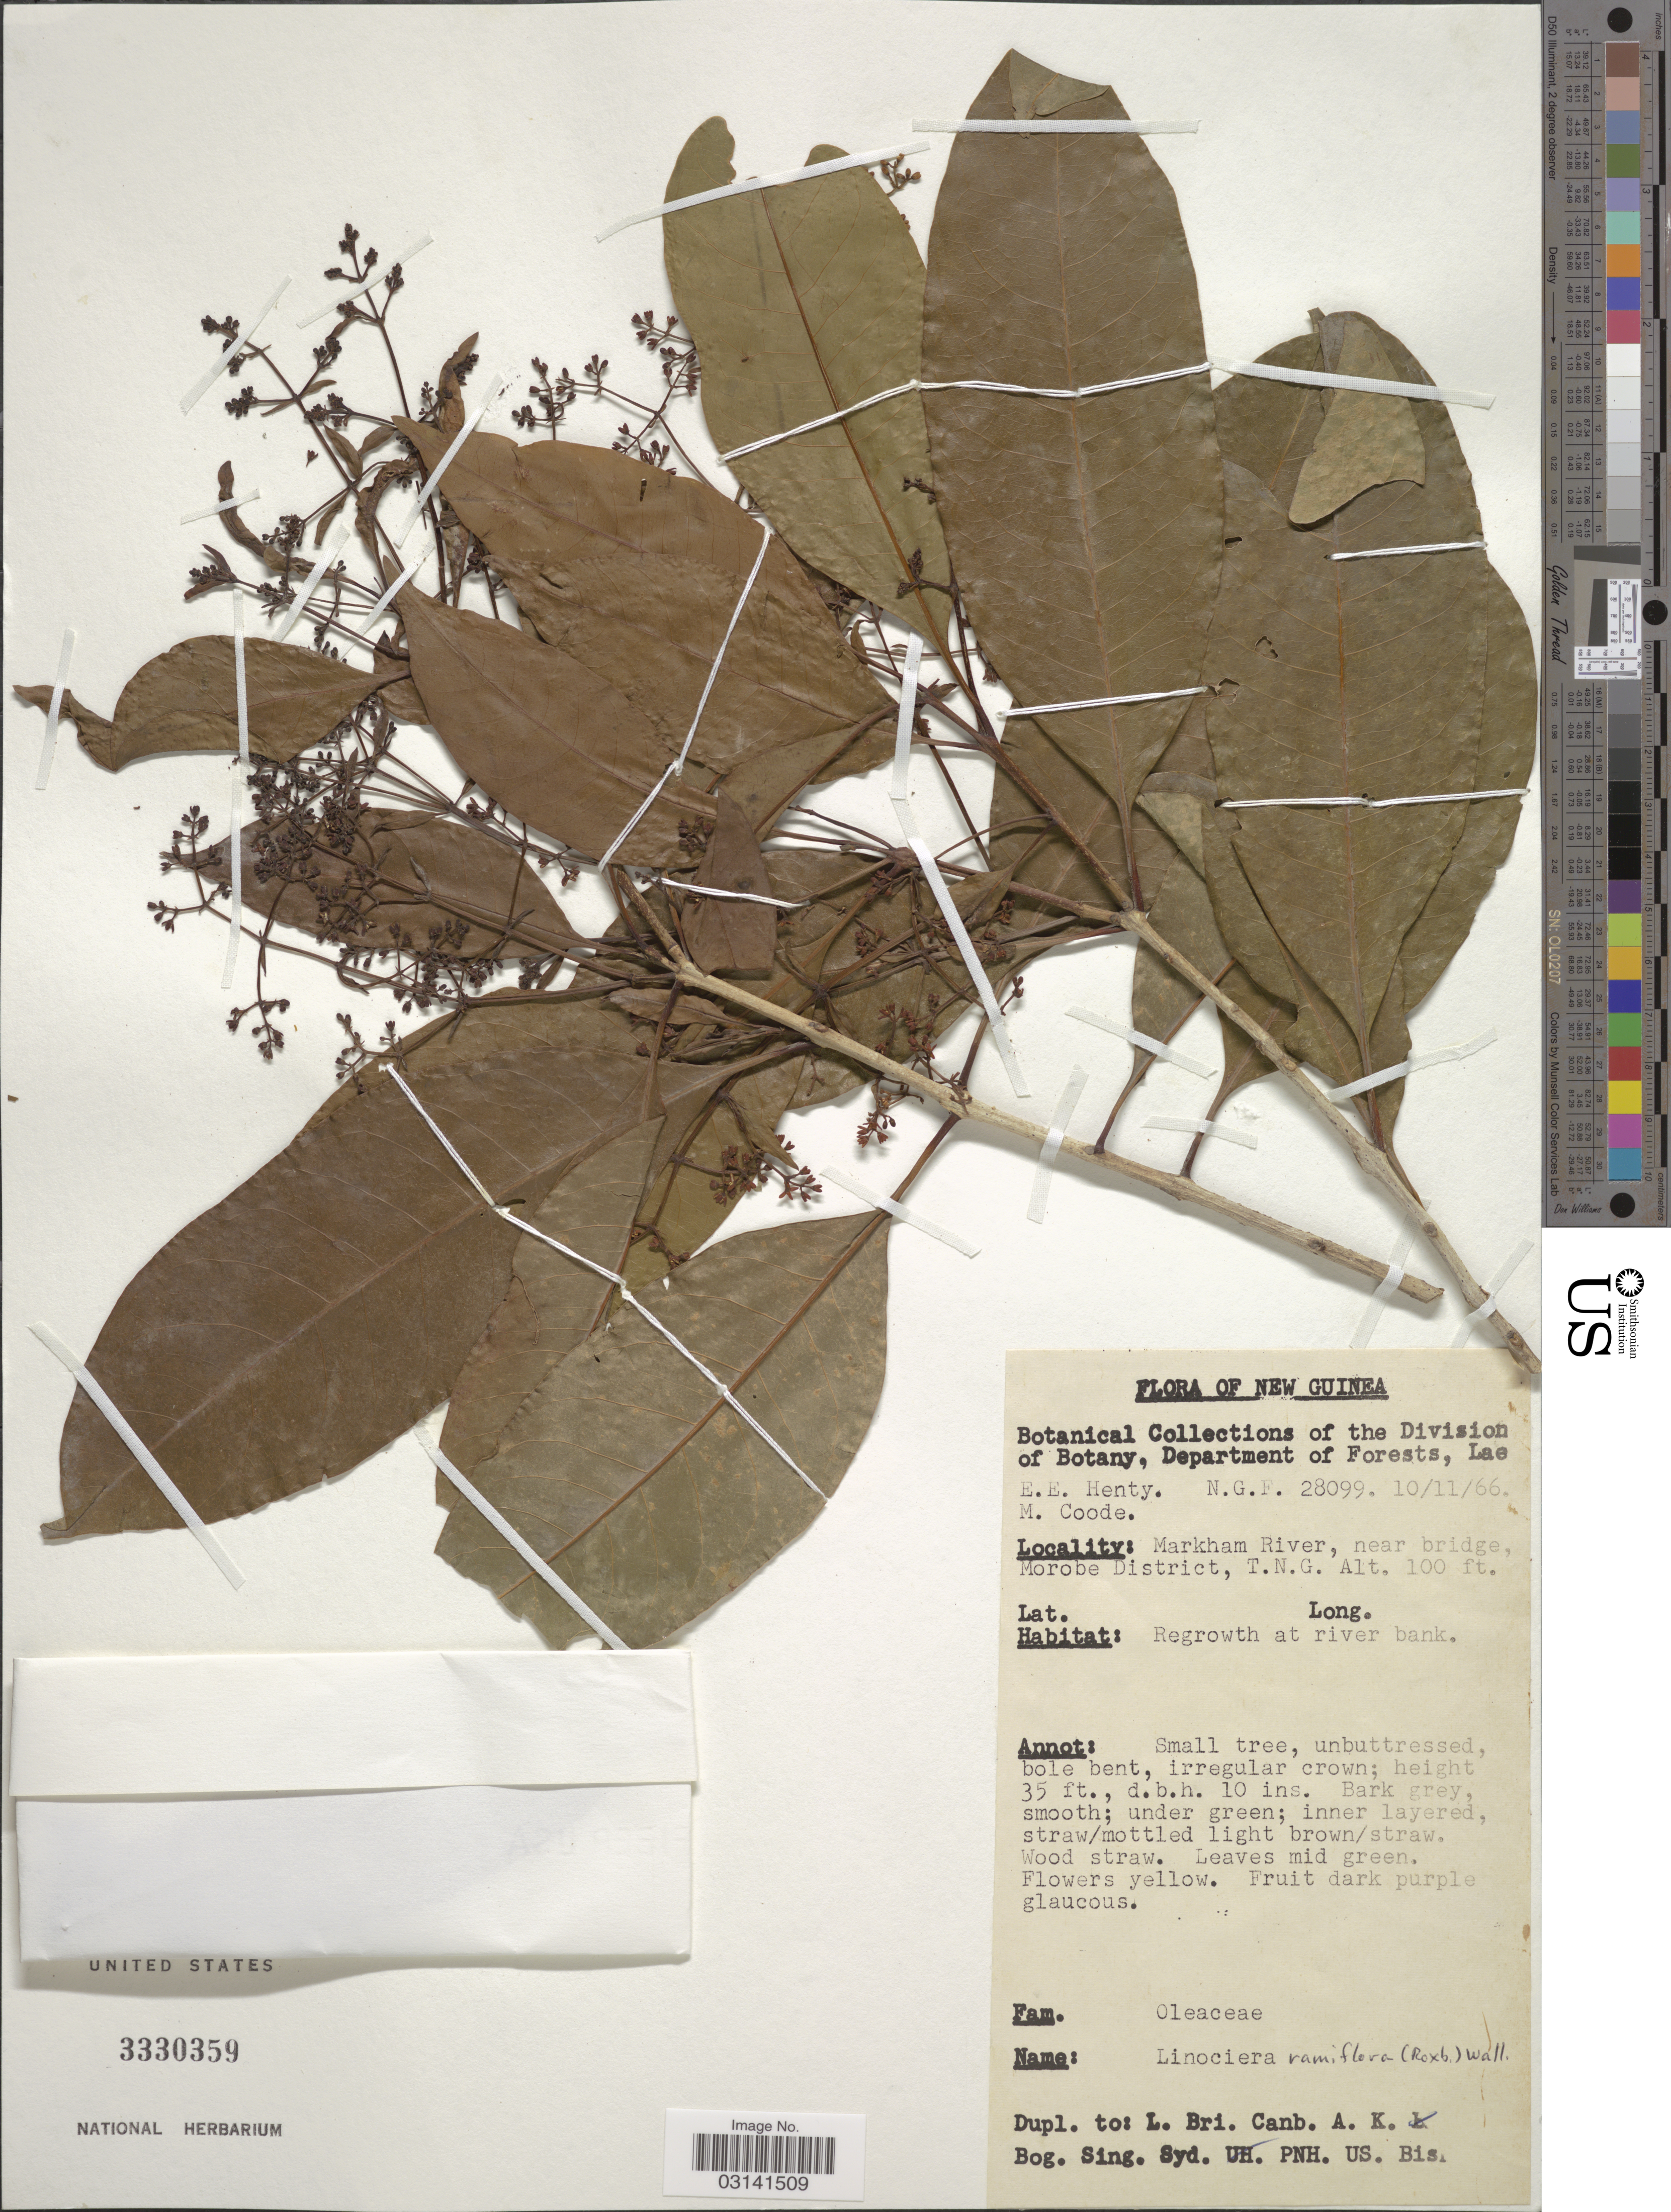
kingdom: Plantae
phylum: Tracheophyta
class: Magnoliopsida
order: Lamiales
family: Oleaceae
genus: Chionanthus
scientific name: Chionanthus ramiflorus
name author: Roxb.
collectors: E. Henty & M. Coode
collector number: N.G.F. 28099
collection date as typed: Transcribed d/m/y: 10/11/66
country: Papua New Guinea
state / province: Morobe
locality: New Guinea. Markham River, near bridge, Morobe District, T.N.G. Regrowth at river bank.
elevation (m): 30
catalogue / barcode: US 3330359